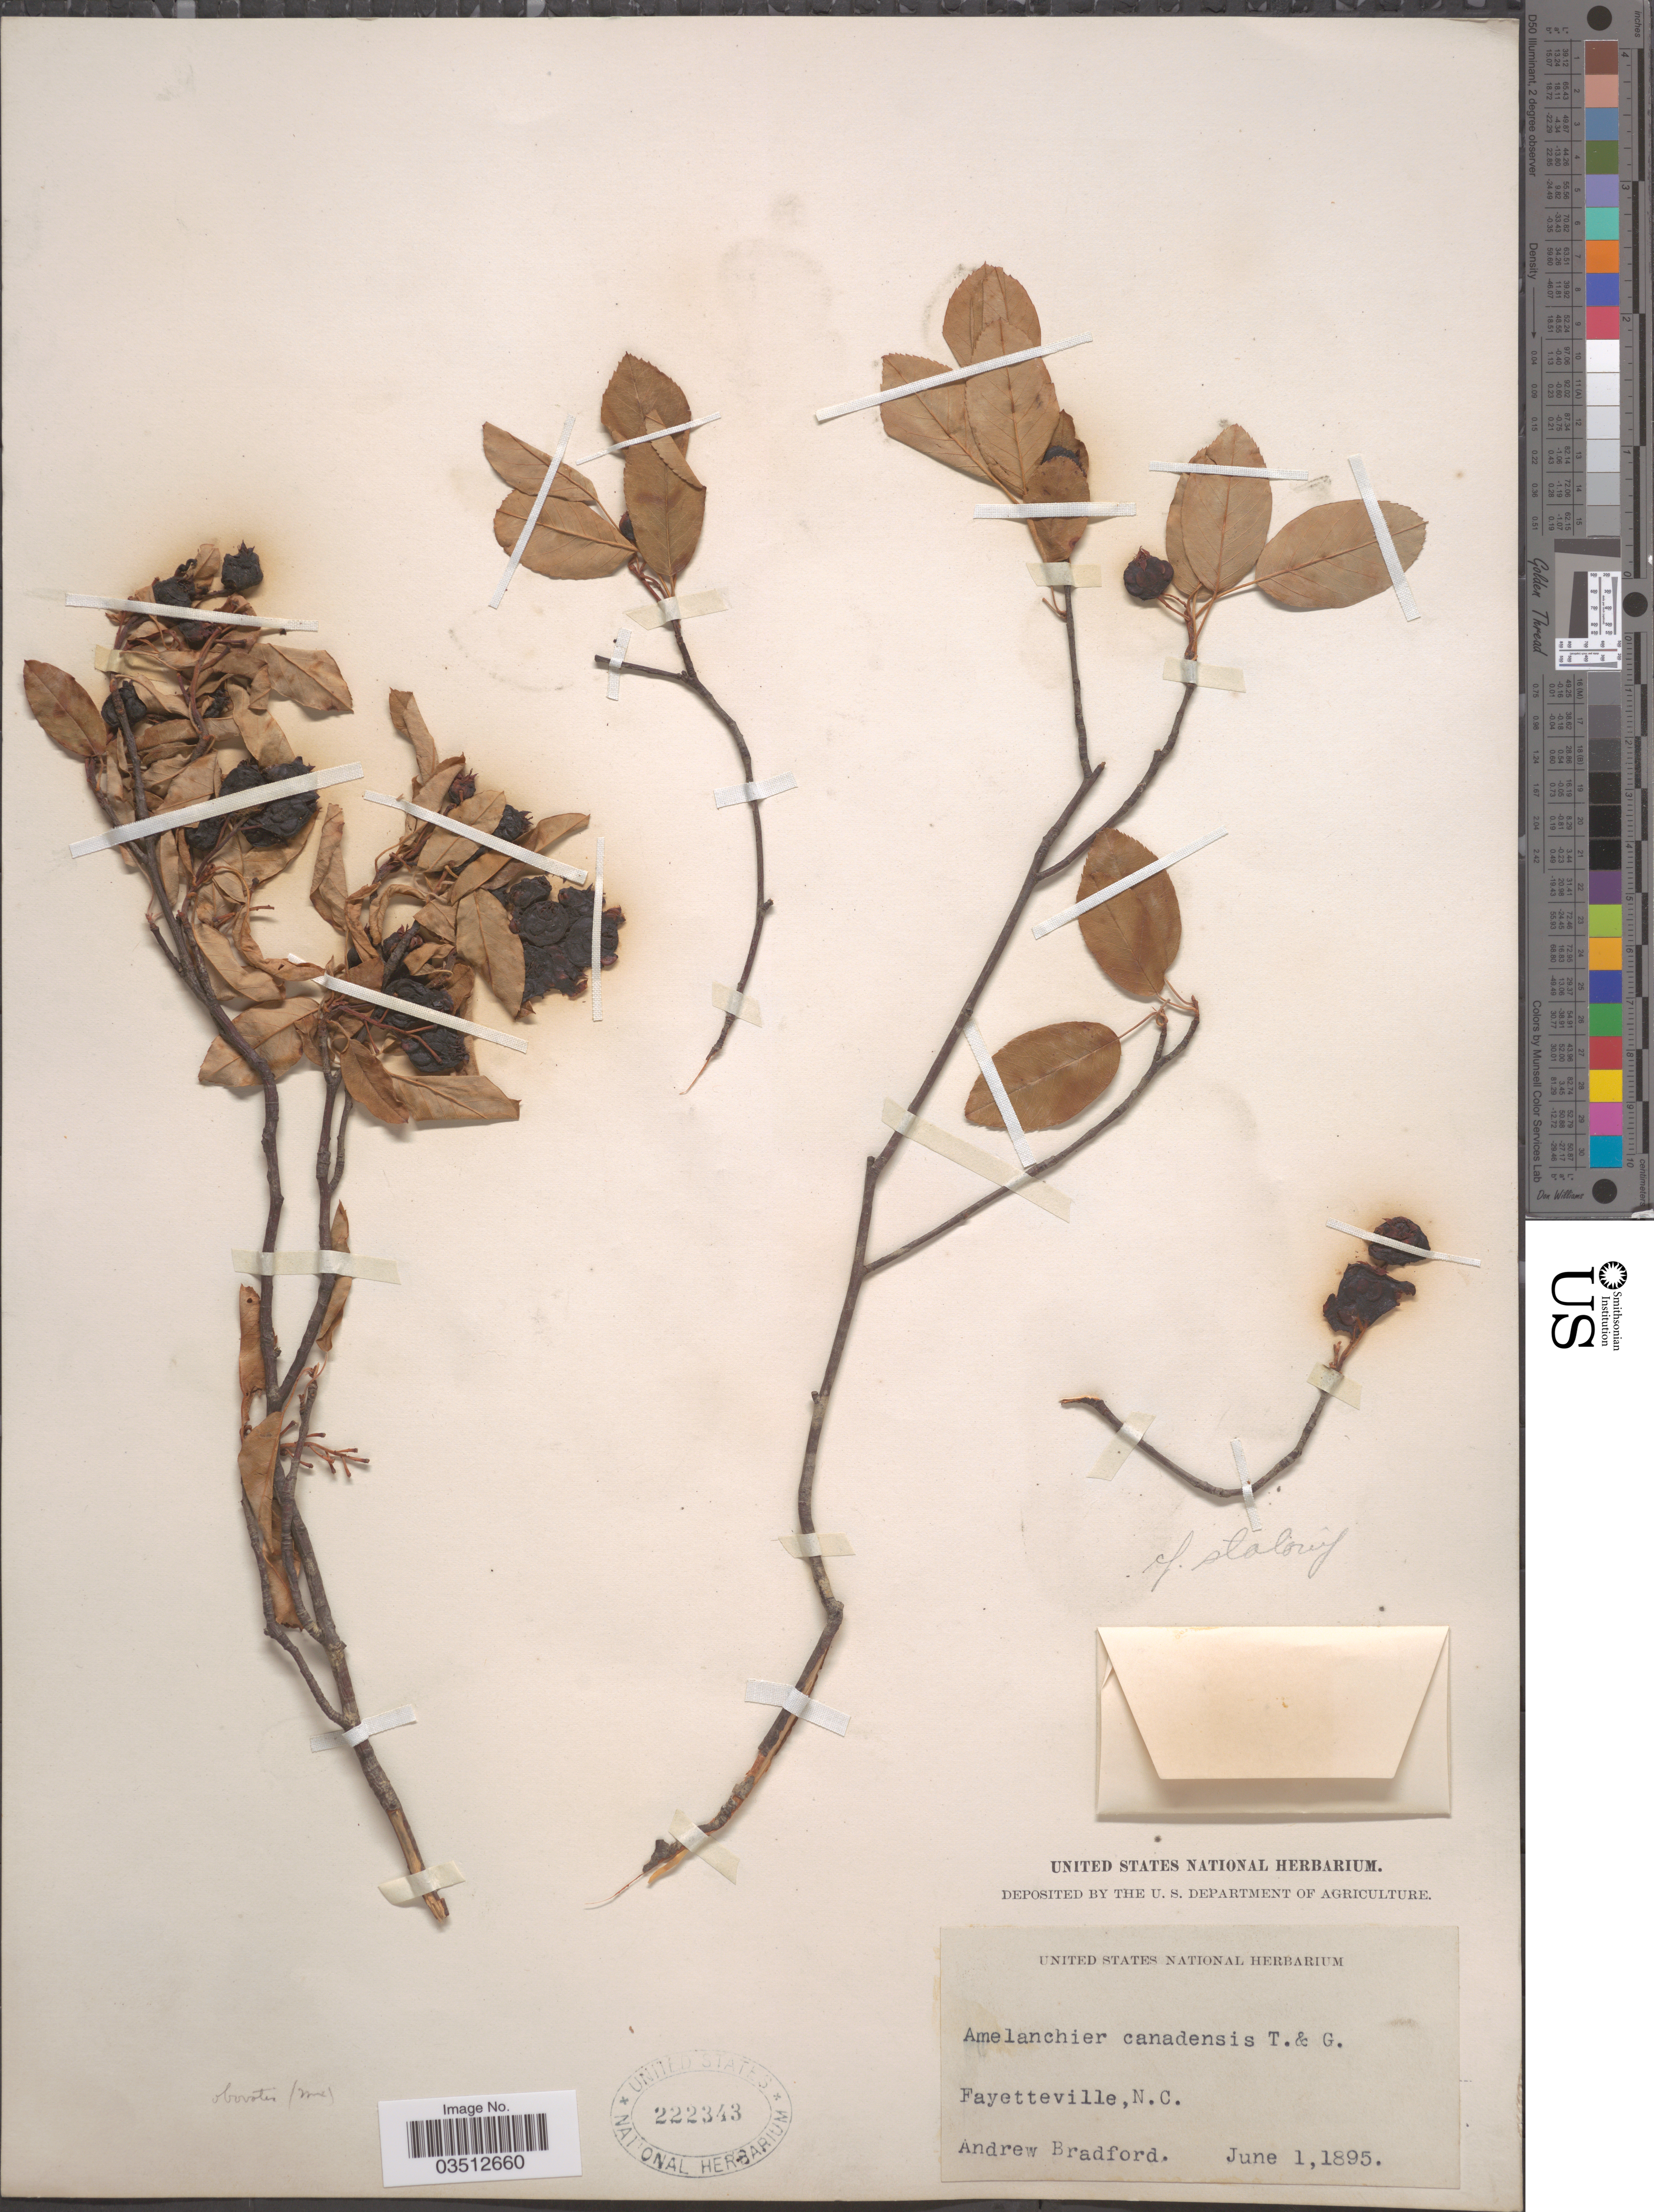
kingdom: Plantae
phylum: Tracheophyta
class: Magnoliopsida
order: Rosales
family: Rosaceae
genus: Amelanchier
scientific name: Amelanchier stolonifera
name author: Wiegand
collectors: A. Bradford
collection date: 1895-06-01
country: United States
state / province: North Carolina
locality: Fayetteville.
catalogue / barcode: US 222343